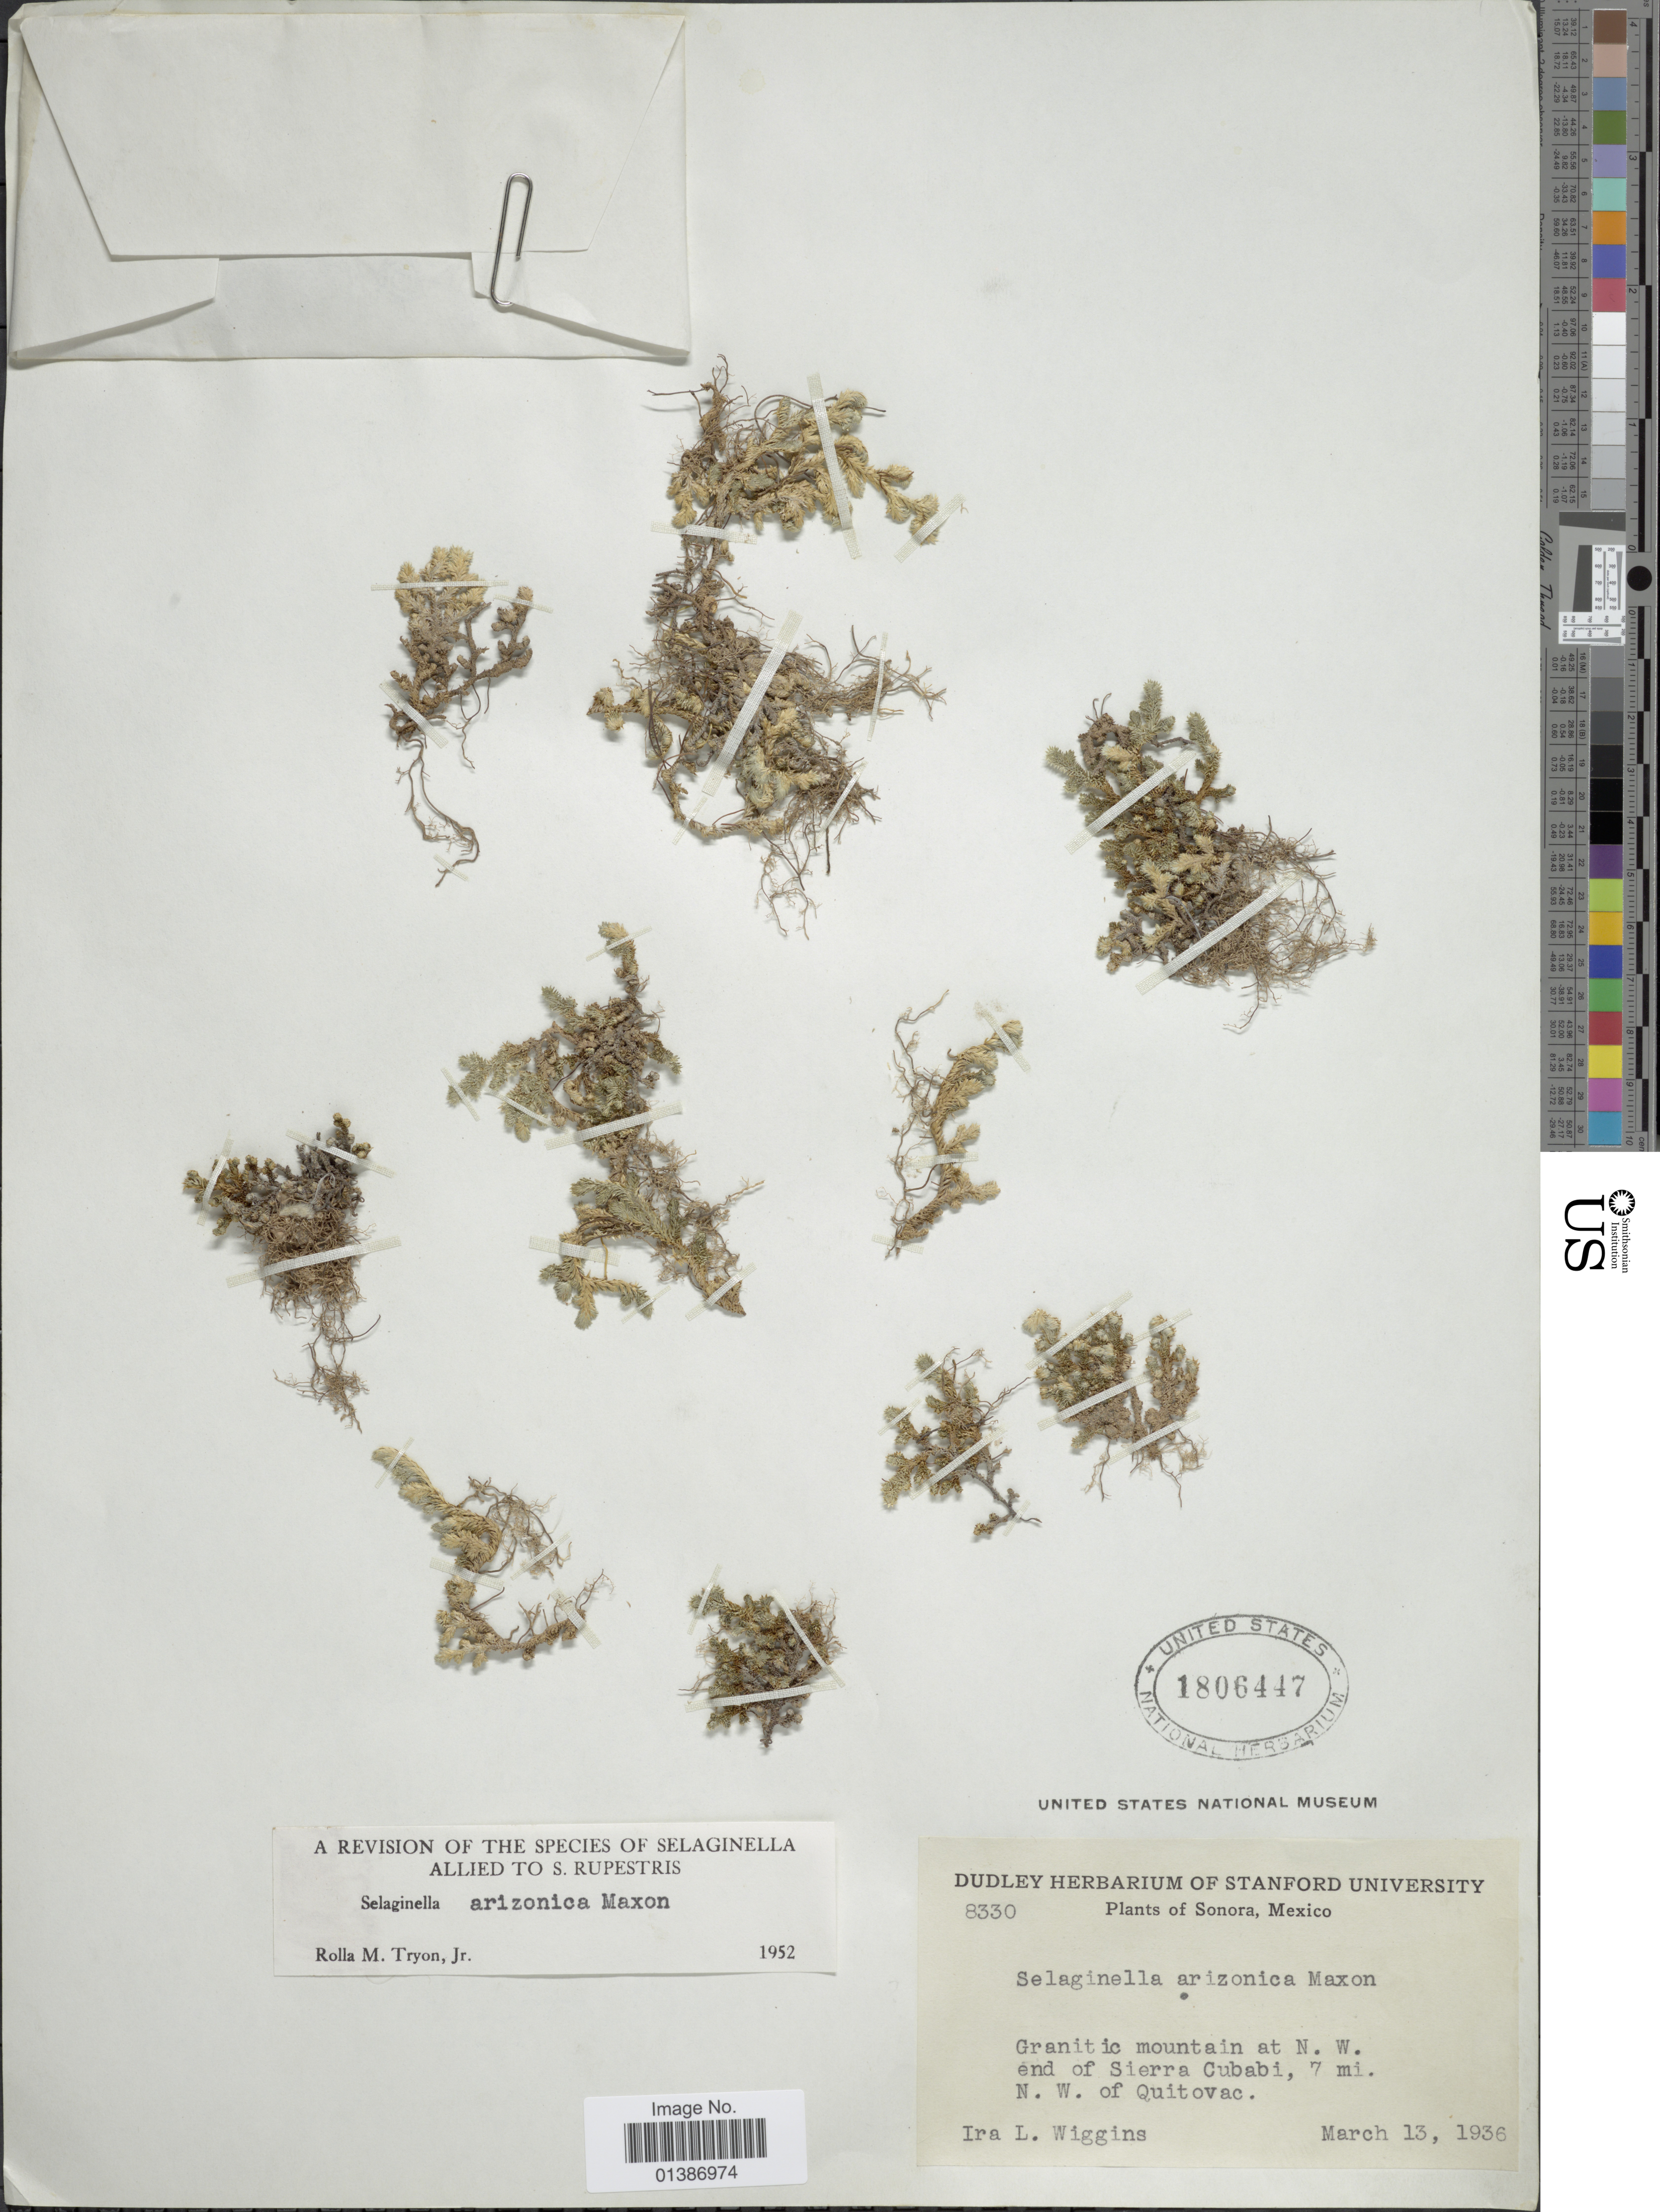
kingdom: Plantae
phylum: Tracheophyta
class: Lycopodiopsida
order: Selaginellales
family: Selaginellaceae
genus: Selaginella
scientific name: Selaginella arizonica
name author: Maxon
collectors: I. L. Wiggins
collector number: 8330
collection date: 1936-03-13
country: Mexico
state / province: Sonora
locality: Granitic mountain at N.W. end of Sierra Cubabi, 7 mi. N.W. of Quitovac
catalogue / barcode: US 1806447